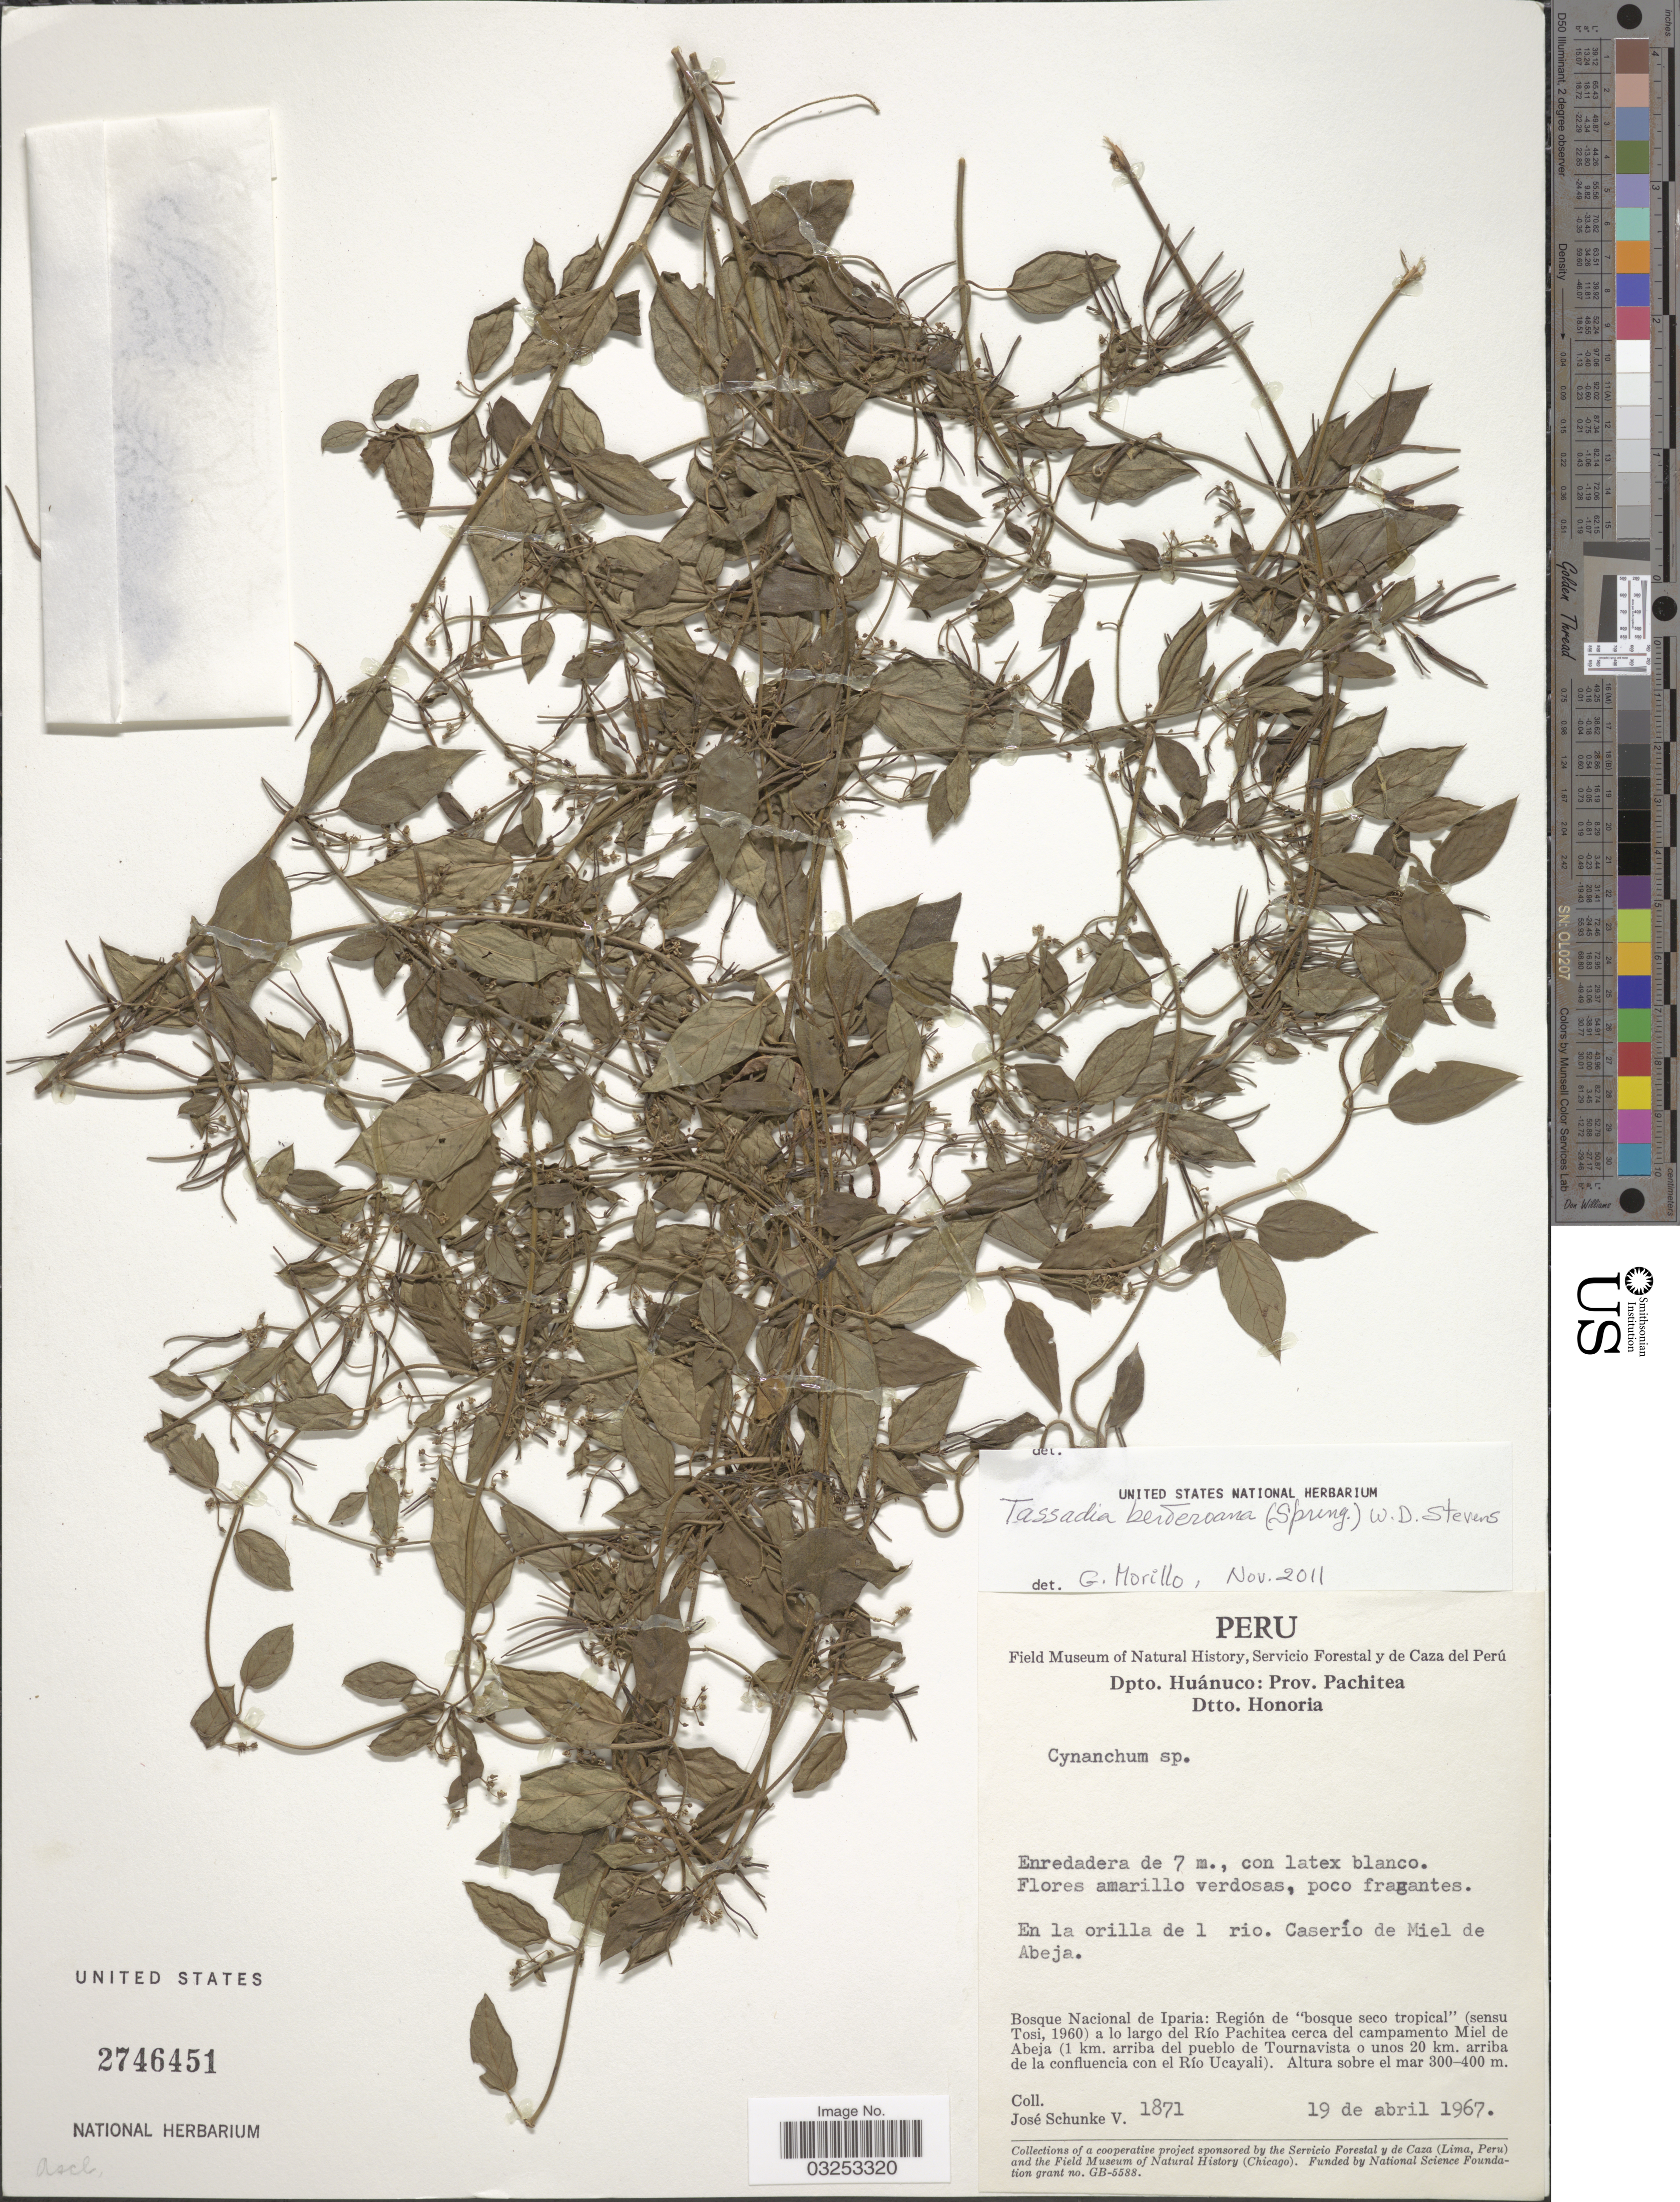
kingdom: Plantae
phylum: Tracheophyta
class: Magnoliopsida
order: Gentianales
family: Apocynaceae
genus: Tassadia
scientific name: Tassadia berteroana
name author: (Spreng.) W.D. Stevens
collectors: J. Schunke Vigo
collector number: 1871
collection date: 1967-04-19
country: Peru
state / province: Huánuco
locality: Dpto. Huánuco: Prov. Pachitea. Dtto. Honoria. En la orilla de l rio. Caserío de Miel de Abeja. Bosque Nacional de Iparia: Región de "bosque seco tropical" (sensu Tosi, 1960) a lo largo del Río Pachitea cerca del campamento Miel de Abeja (1 km. arriba del pueblo de Tournavista o unos 20 km. arriba de la confluencia con el Río Ucayali).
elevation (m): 300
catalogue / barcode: US 2746451